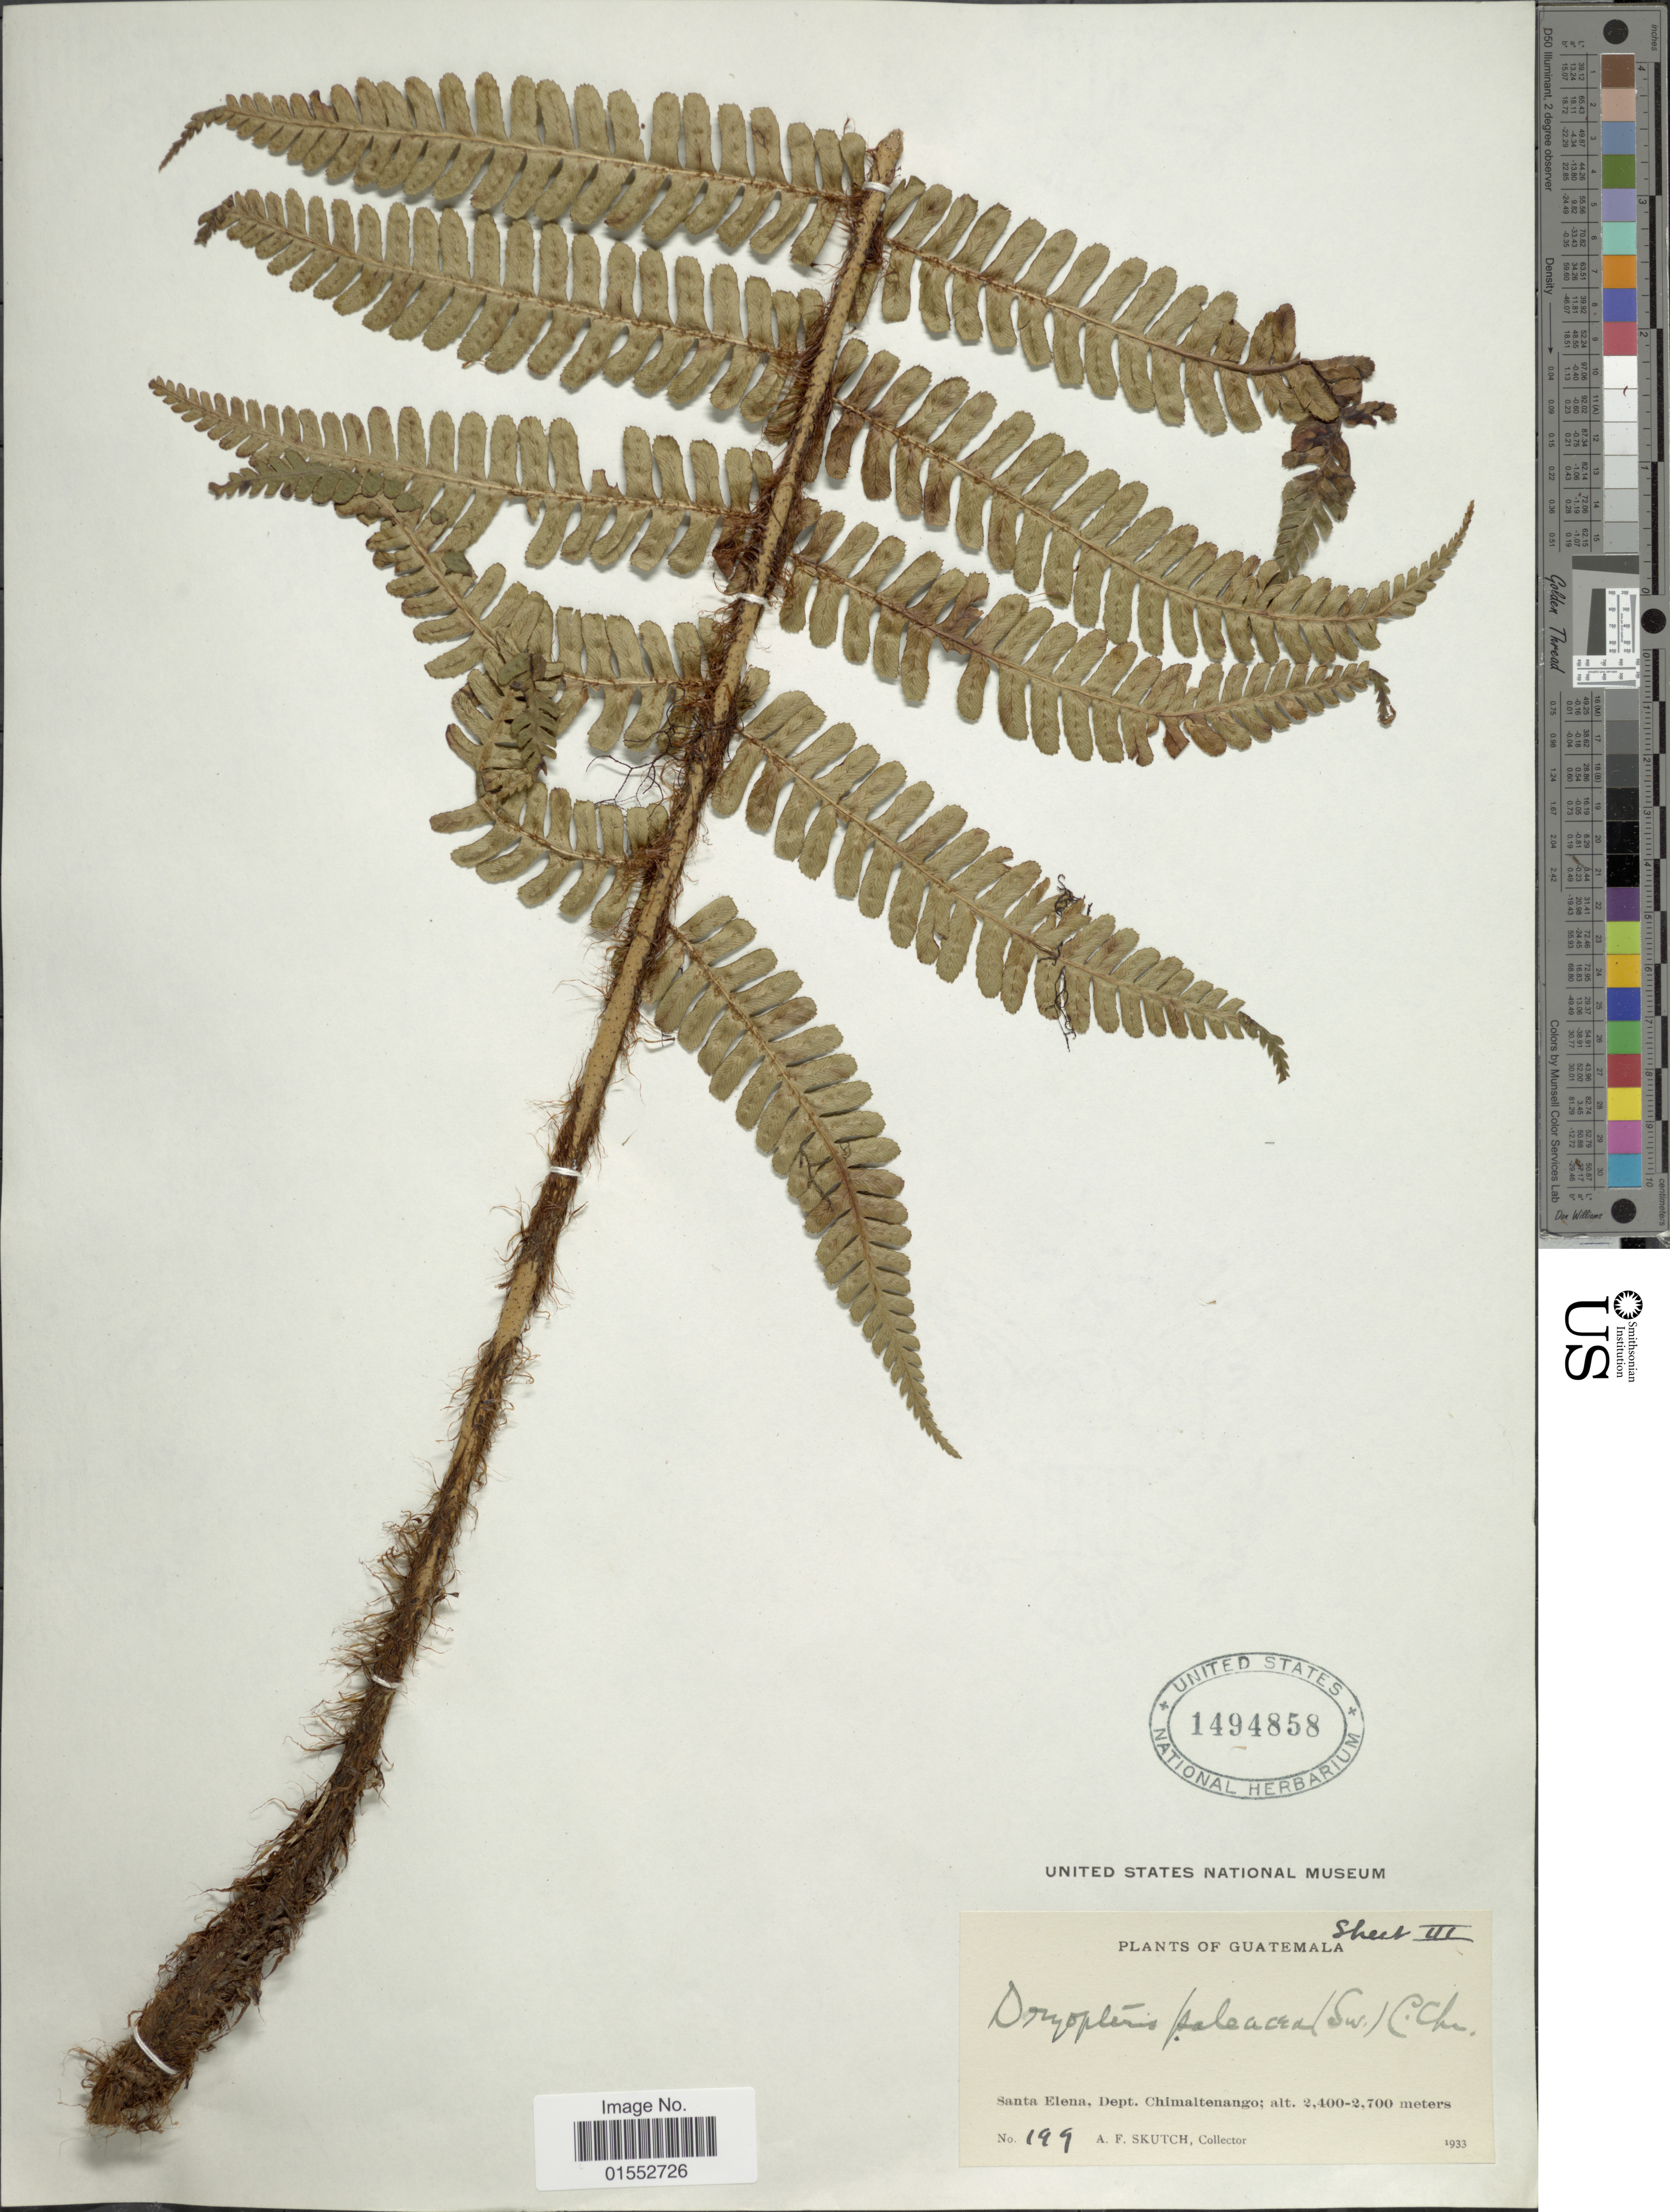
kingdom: Plantae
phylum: Tracheophyta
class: Polypodiopsida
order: Polypodiales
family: Dryopteridaceae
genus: Dryopteris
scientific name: Dryopteris wallichiana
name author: (Spreng.) Hyl.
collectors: A. F. Skutch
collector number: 199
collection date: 1933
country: Guatemala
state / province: Chimaltenango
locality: Santa Elena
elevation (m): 2400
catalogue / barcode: US 1494858